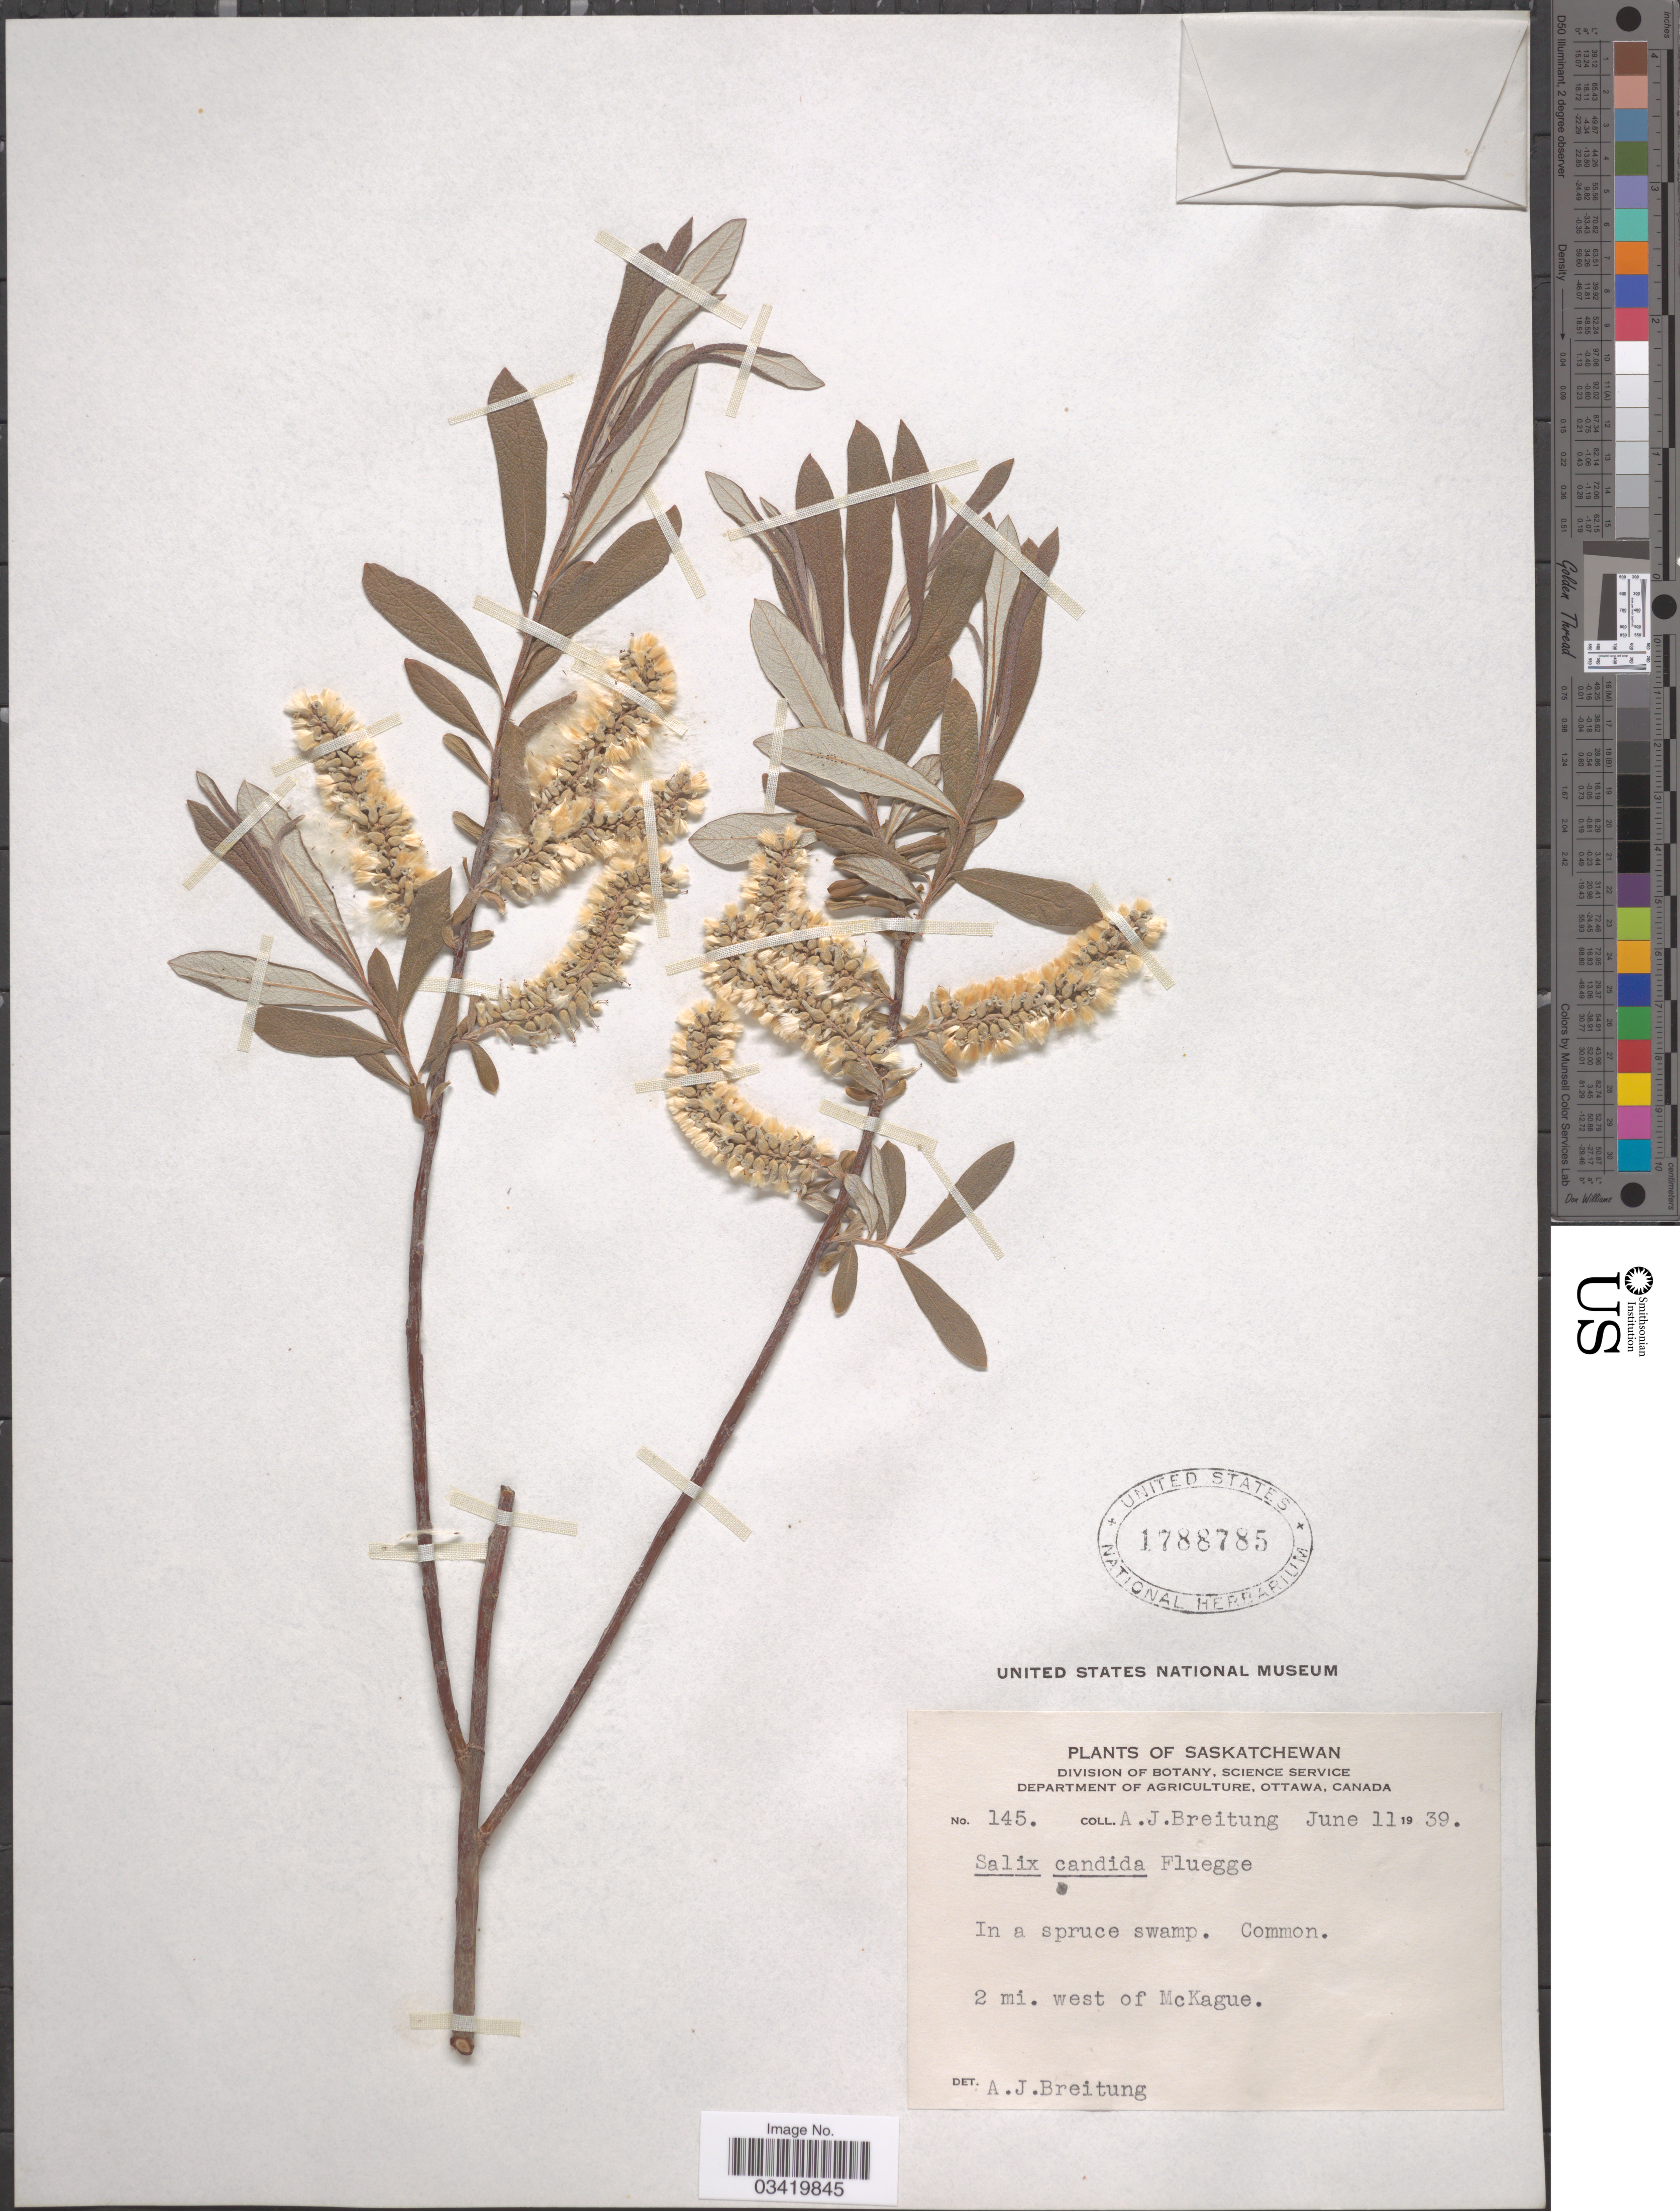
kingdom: Plantae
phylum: Tracheophyta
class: Magnoliopsida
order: Malpighiales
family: Salicaceae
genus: Salix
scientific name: Salix candida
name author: Flüggé ex Willd.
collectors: A. Breitung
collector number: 145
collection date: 1939-06-11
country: Canada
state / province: Saskatchewan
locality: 2 mi. west of McKague.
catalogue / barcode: US 1788785